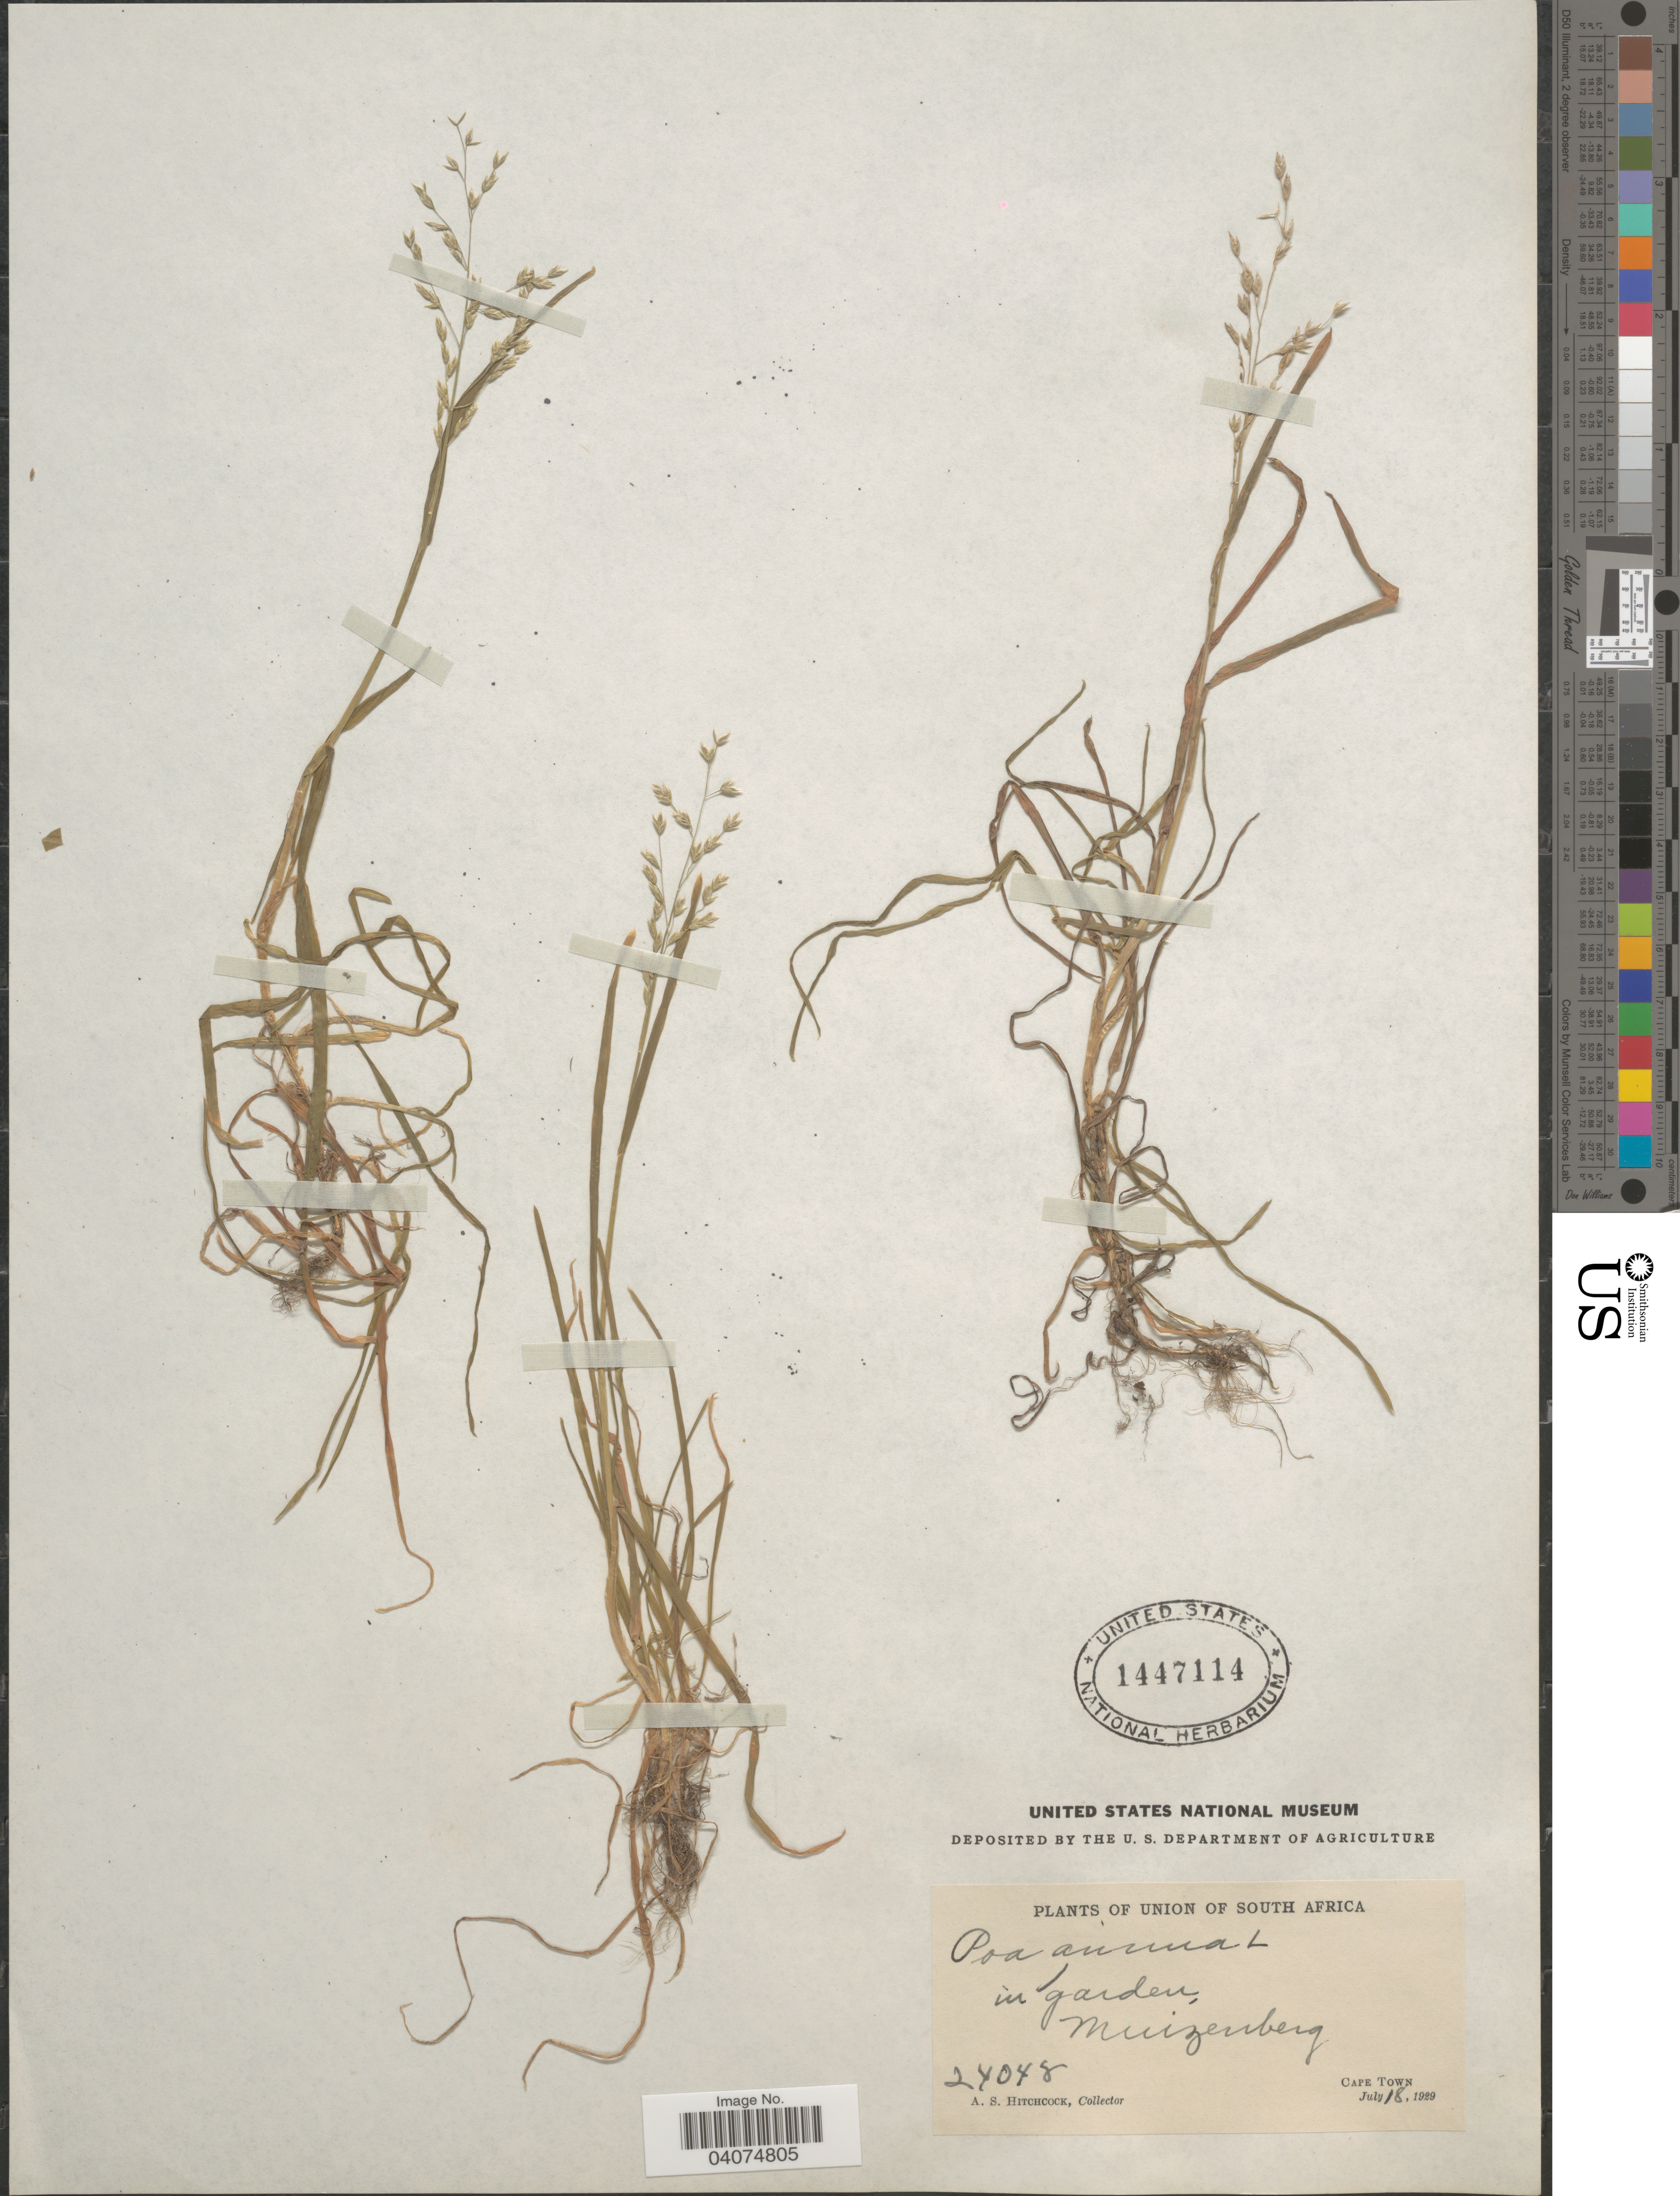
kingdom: Plantae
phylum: Tracheophyta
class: Liliopsida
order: Poales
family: Poaceae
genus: Poa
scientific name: Poa annua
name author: L.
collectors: A. S. Hitchcock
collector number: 24048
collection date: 1929-07-18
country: South Africa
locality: Union of South Africa. In garden, Muizenberg. Cape Town.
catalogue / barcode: US 1447114